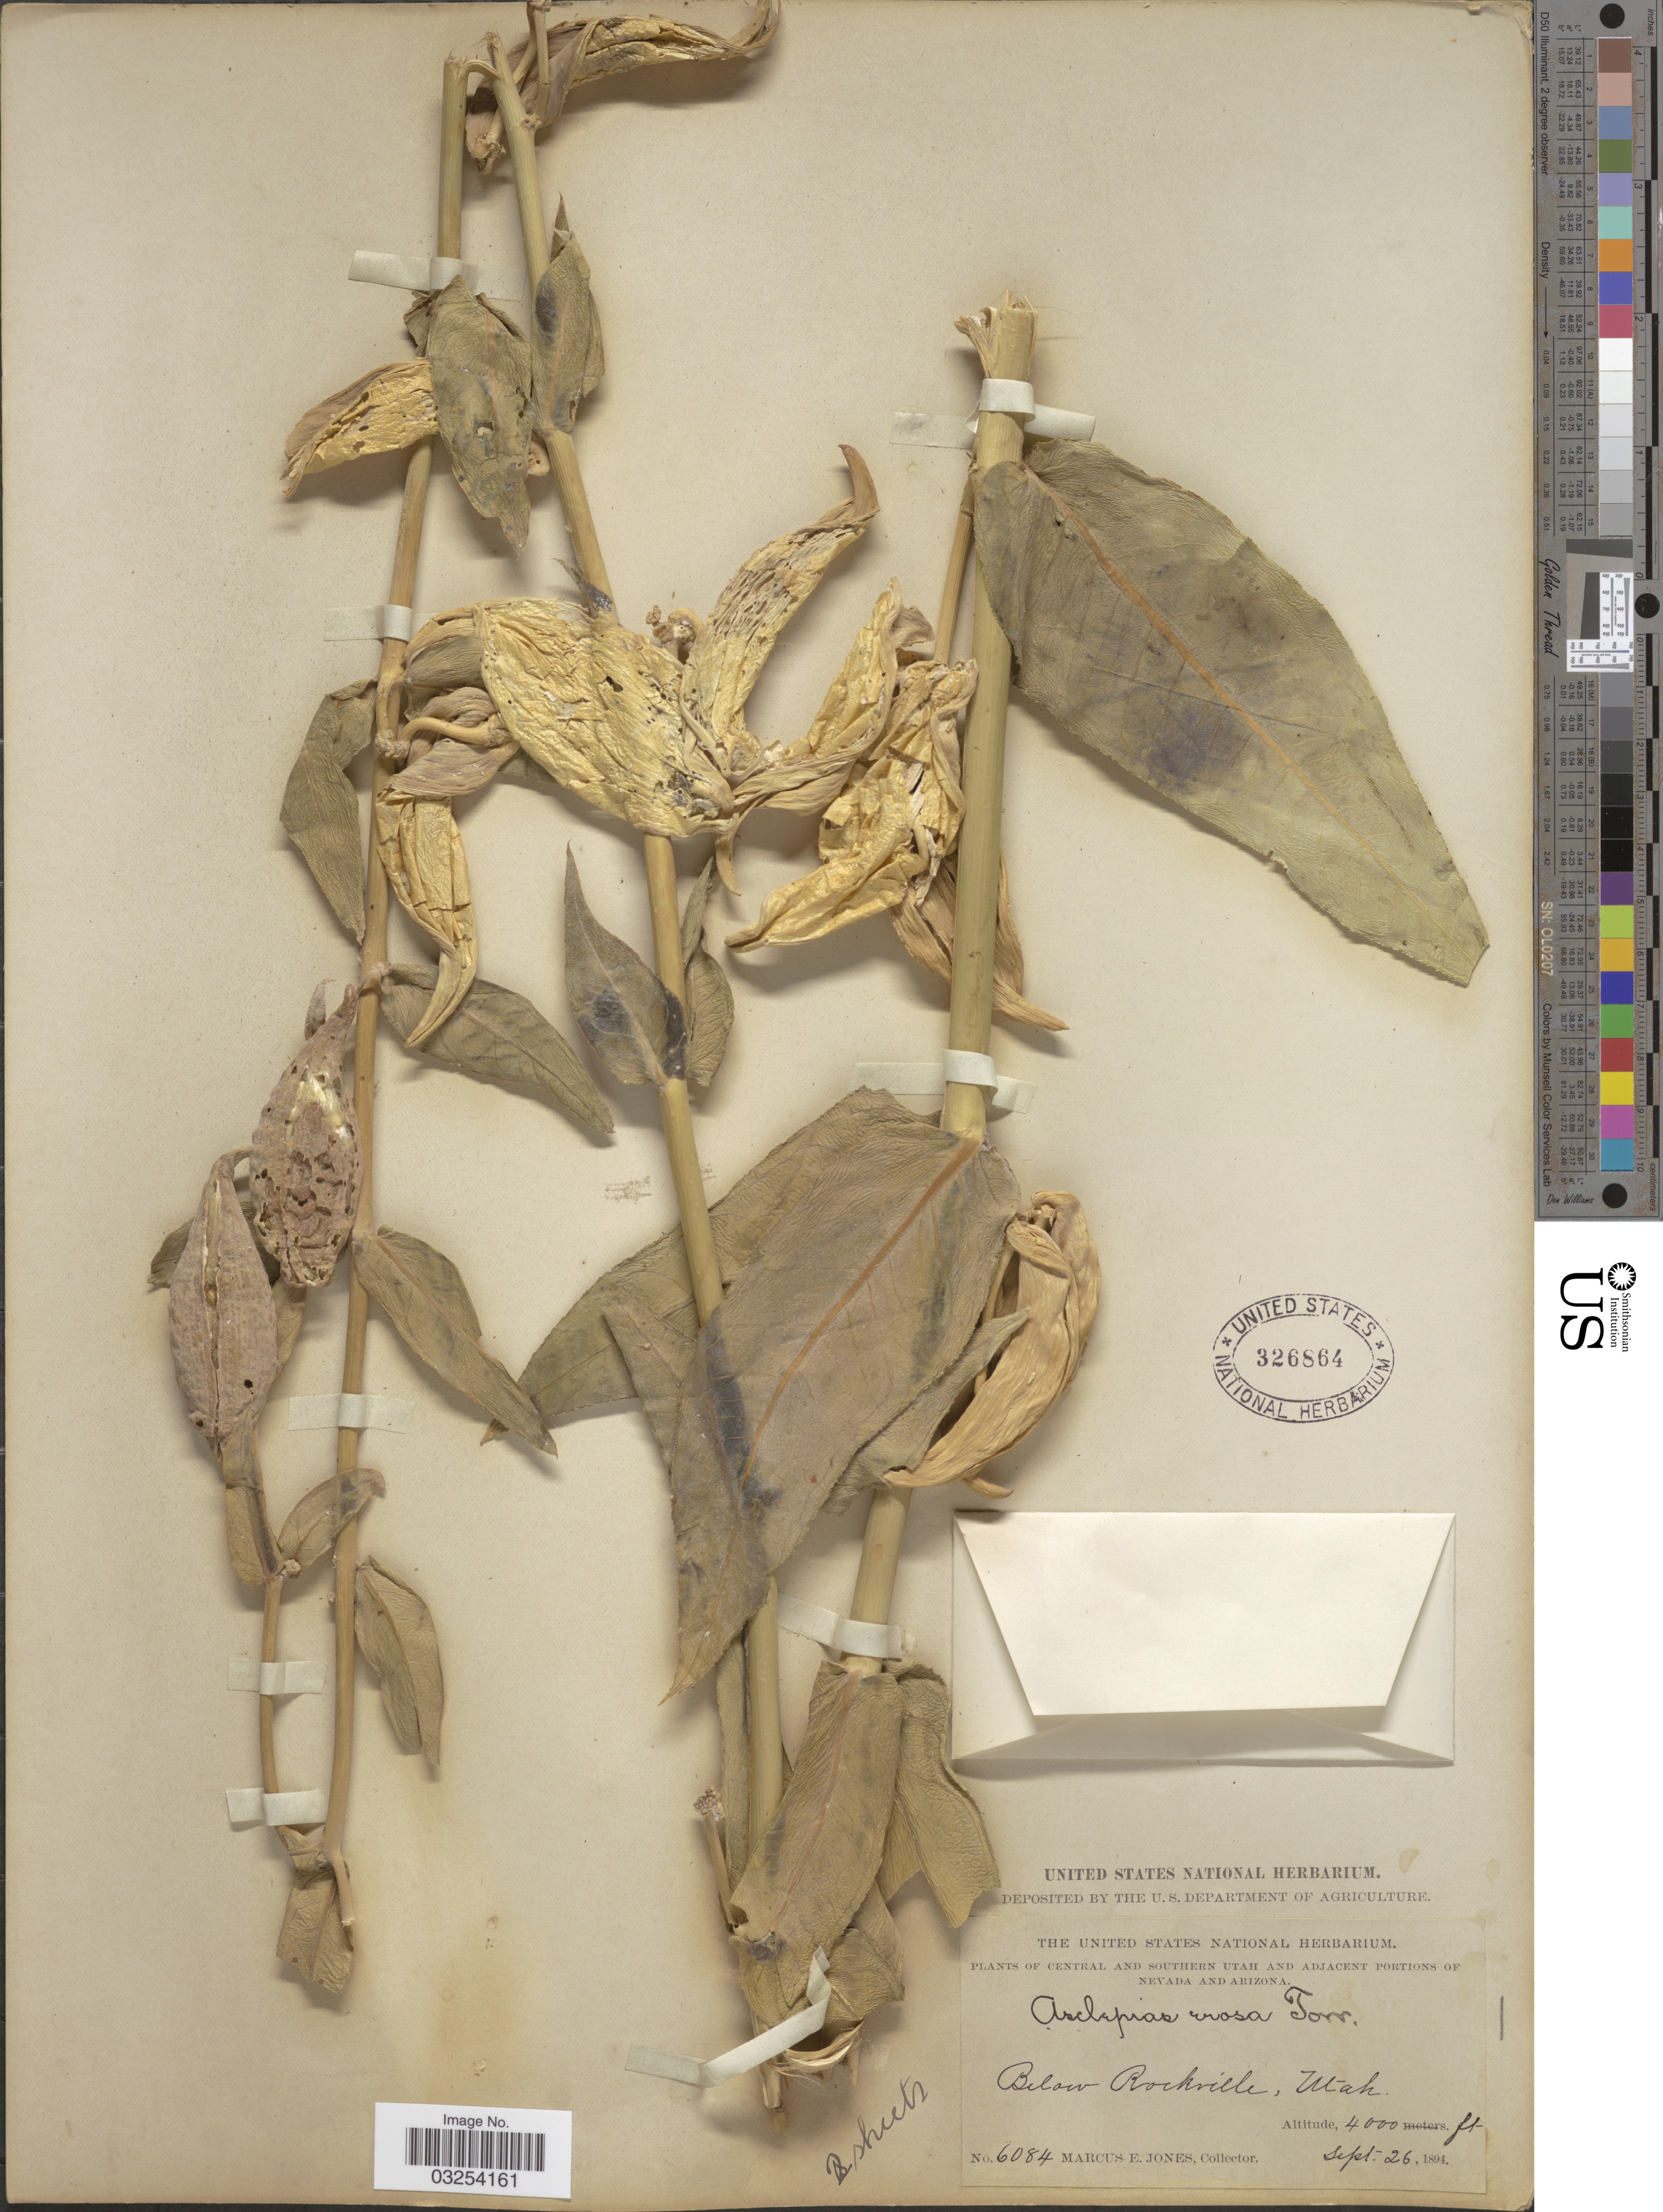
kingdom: Plantae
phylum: Tracheophyta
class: Magnoliopsida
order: Gentianales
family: Apocynaceae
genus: Asclepias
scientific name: Asclepias erosa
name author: Torr.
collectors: M. E. Jones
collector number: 6084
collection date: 1894-09-26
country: United States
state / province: Utah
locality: Central and Southern Utah. Below Rockville.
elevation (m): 4000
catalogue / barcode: US 326864